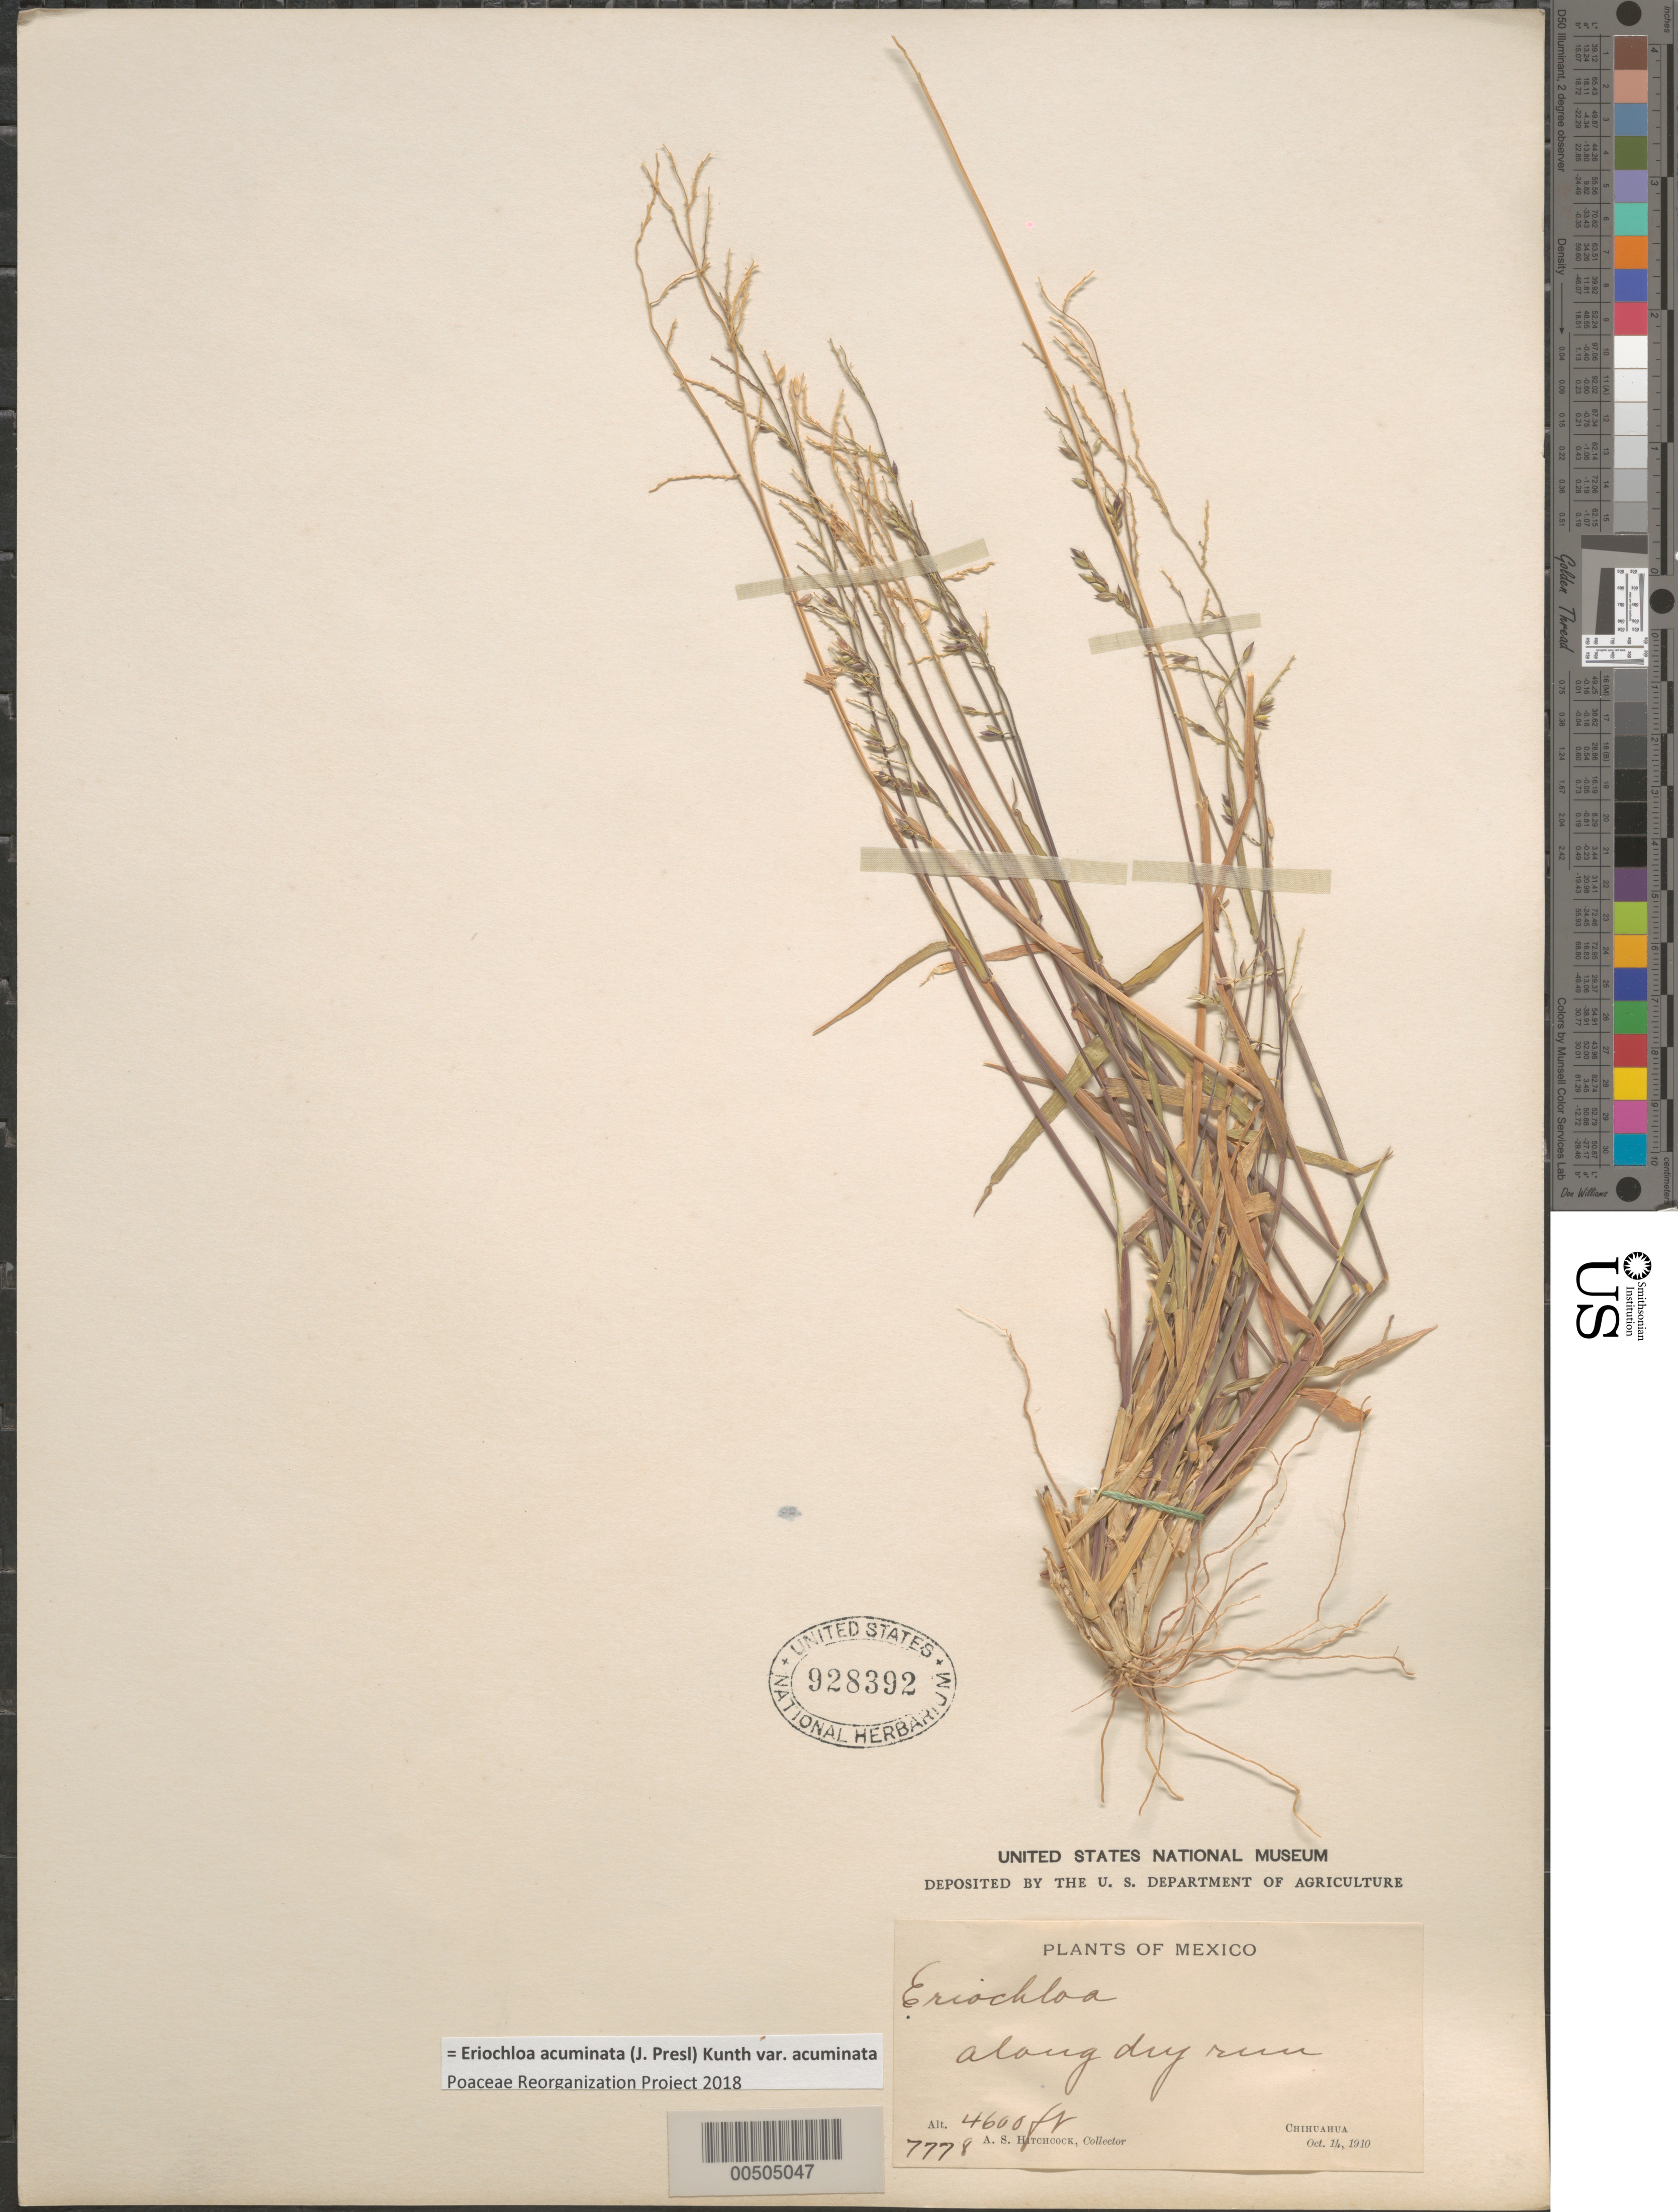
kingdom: Plantae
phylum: Tracheophyta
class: Liliopsida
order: Poales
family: Poaceae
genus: Eriochloa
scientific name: Eriochloa acuminata var. acuminata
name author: (J. Presl) Kunth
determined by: Poaceae Reorganization Project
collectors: A. S. Hitchcock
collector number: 7778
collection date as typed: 14 Oct 1910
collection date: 1910-10-14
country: Mexico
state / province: Chihuahua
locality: Chihuahua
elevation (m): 1402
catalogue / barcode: US 928392